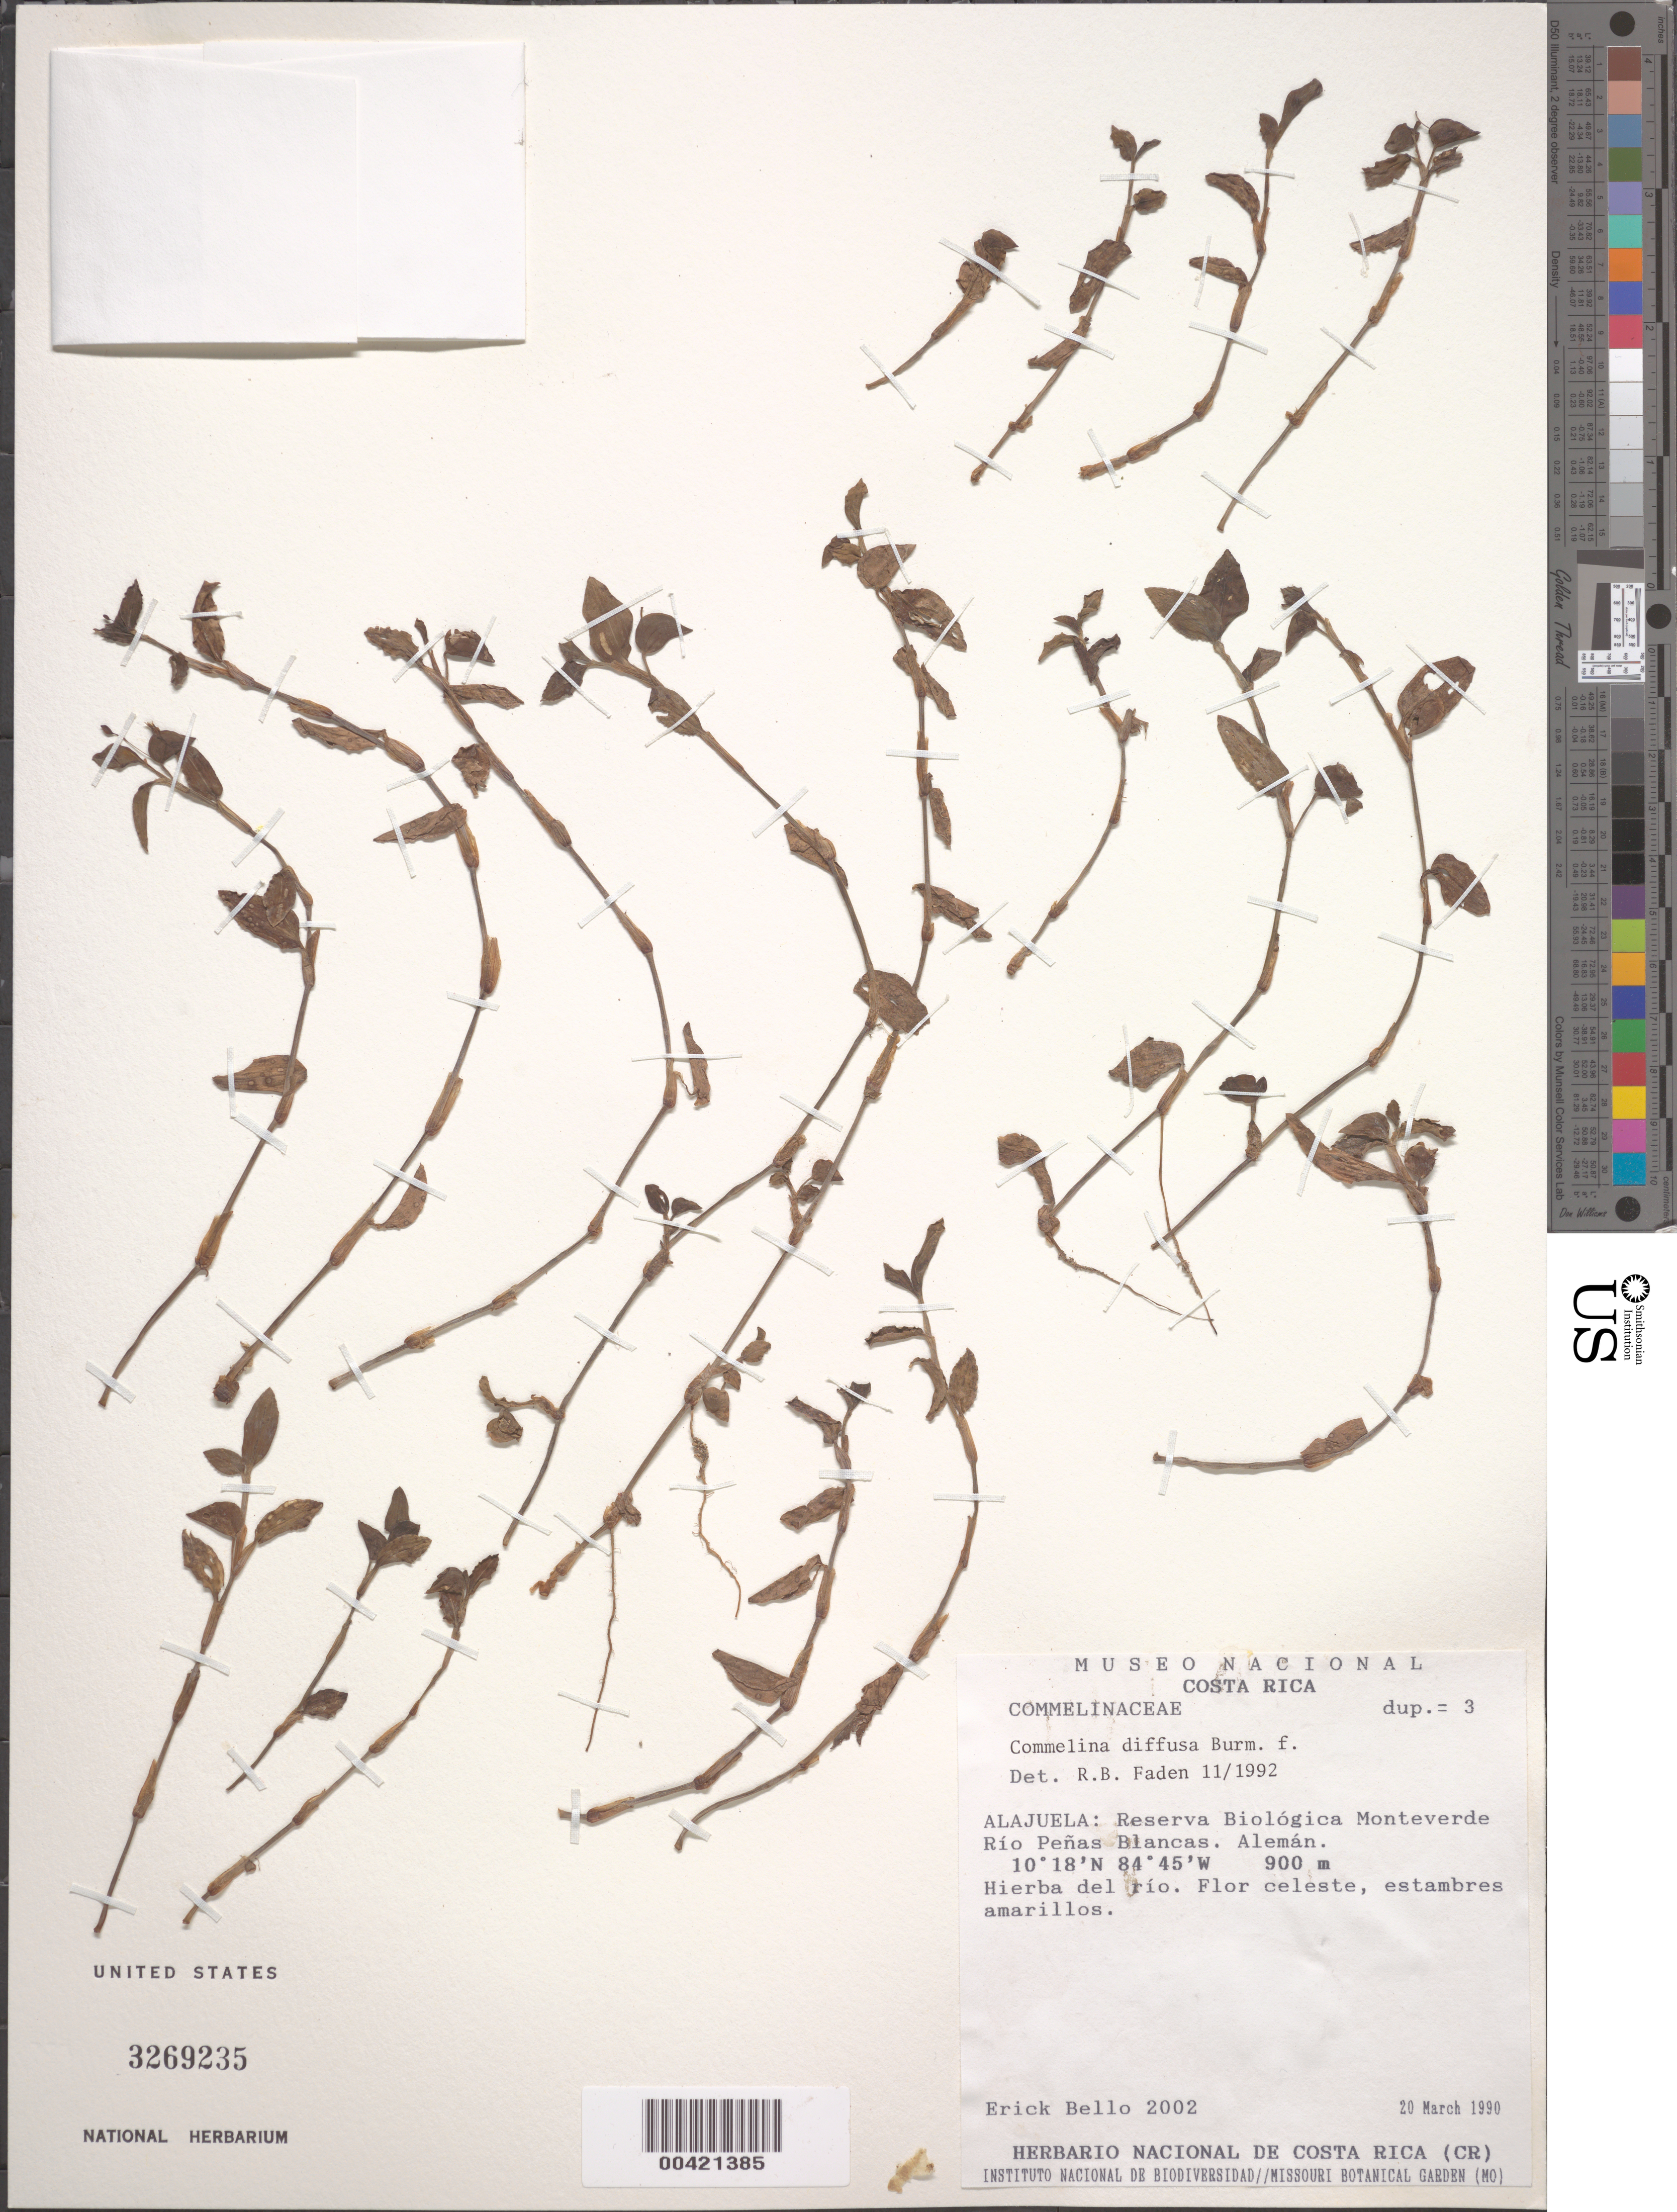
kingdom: Plantae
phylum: Tracheophyta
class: Liliopsida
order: Commelinales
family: Commelinaceae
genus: Commelina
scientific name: Commelina diffusa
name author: Burm. f.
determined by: Faden, Robert B., (US), Smithsonian Institution - National Museum of Natural History (UNITED STATES)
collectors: E. Bello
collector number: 2002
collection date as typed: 20 Mar 1990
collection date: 1990-03-20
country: Costa Rica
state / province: Alajuela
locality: Reserva Biológica Monteverde Río Peñas Blancas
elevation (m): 900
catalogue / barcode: US 3269235